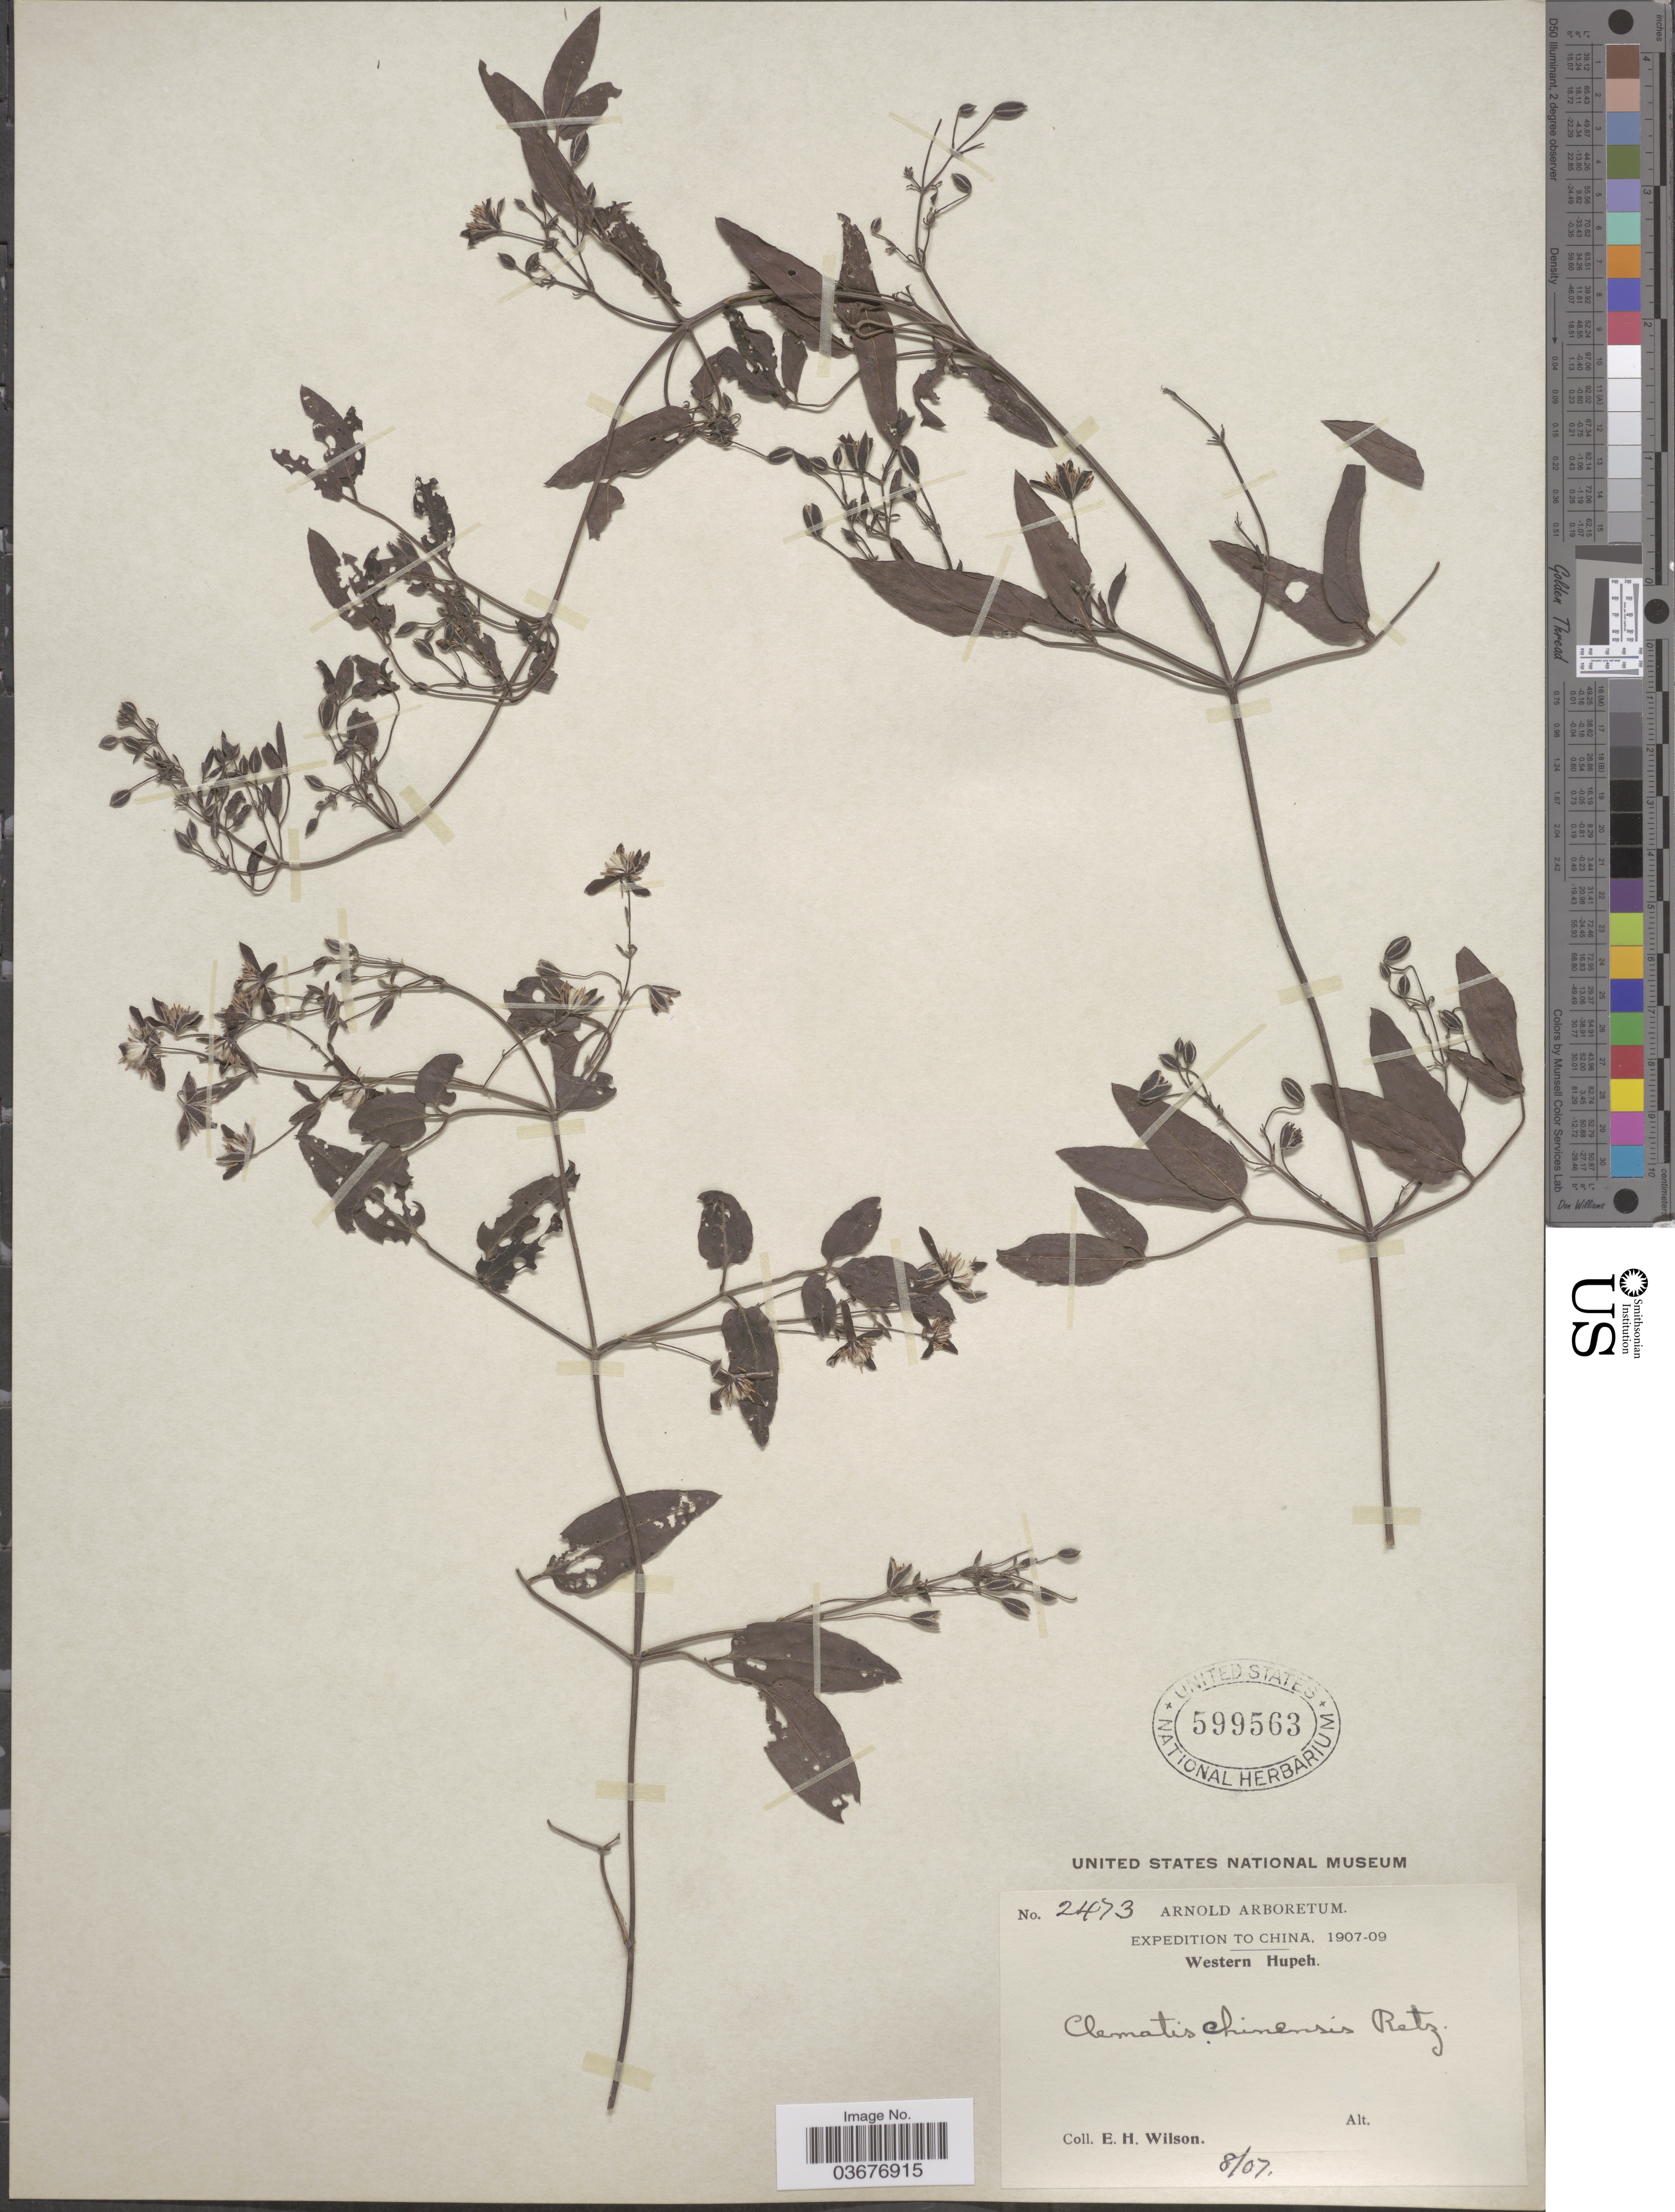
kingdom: Plantae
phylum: Tracheophyta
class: Magnoliopsida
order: Ranunculales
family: Ranunculaceae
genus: Clematis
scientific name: Clematis chinensis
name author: Retz.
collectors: E. Wilson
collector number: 2473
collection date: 1907-08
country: China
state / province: Hubei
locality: Western Hupeh.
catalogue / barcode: US 599563